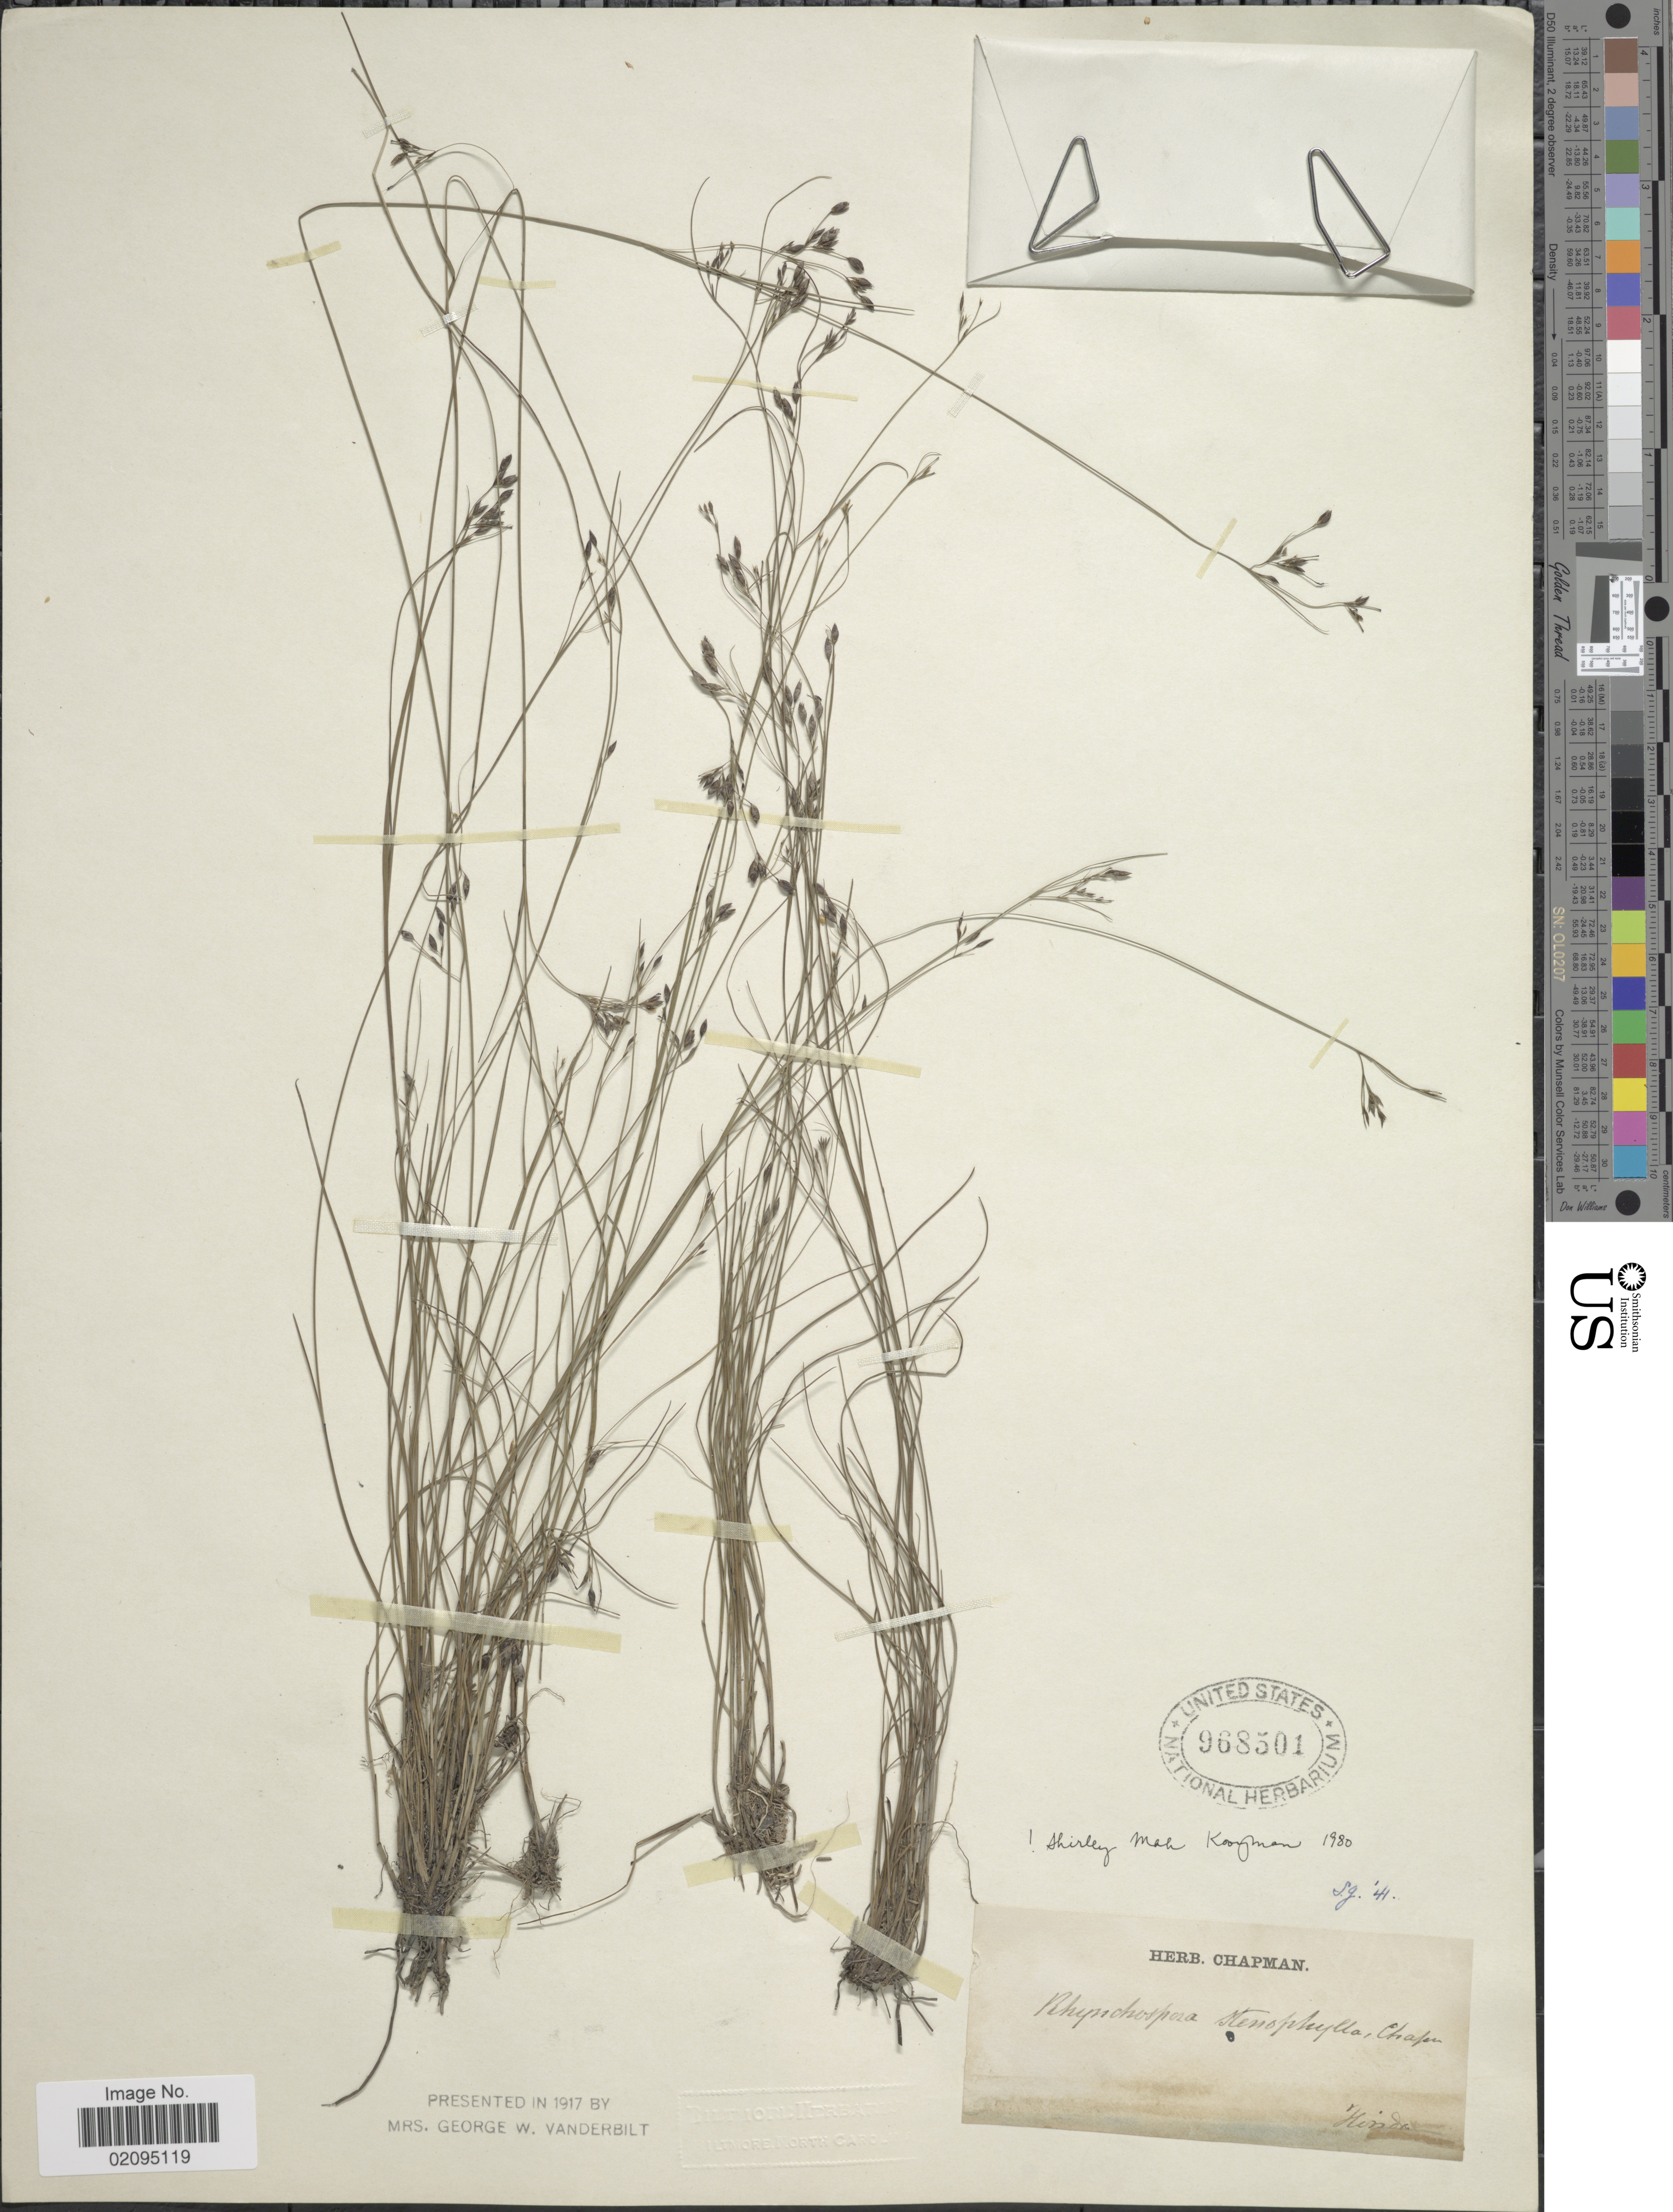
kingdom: Plantae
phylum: Tracheophyta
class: Liliopsida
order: Poales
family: Cyperaceae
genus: Rhynchospora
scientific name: Rhynchospora stenophylla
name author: Chapm.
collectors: ex herb. Chapman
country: United States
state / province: Florida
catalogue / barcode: US 968501